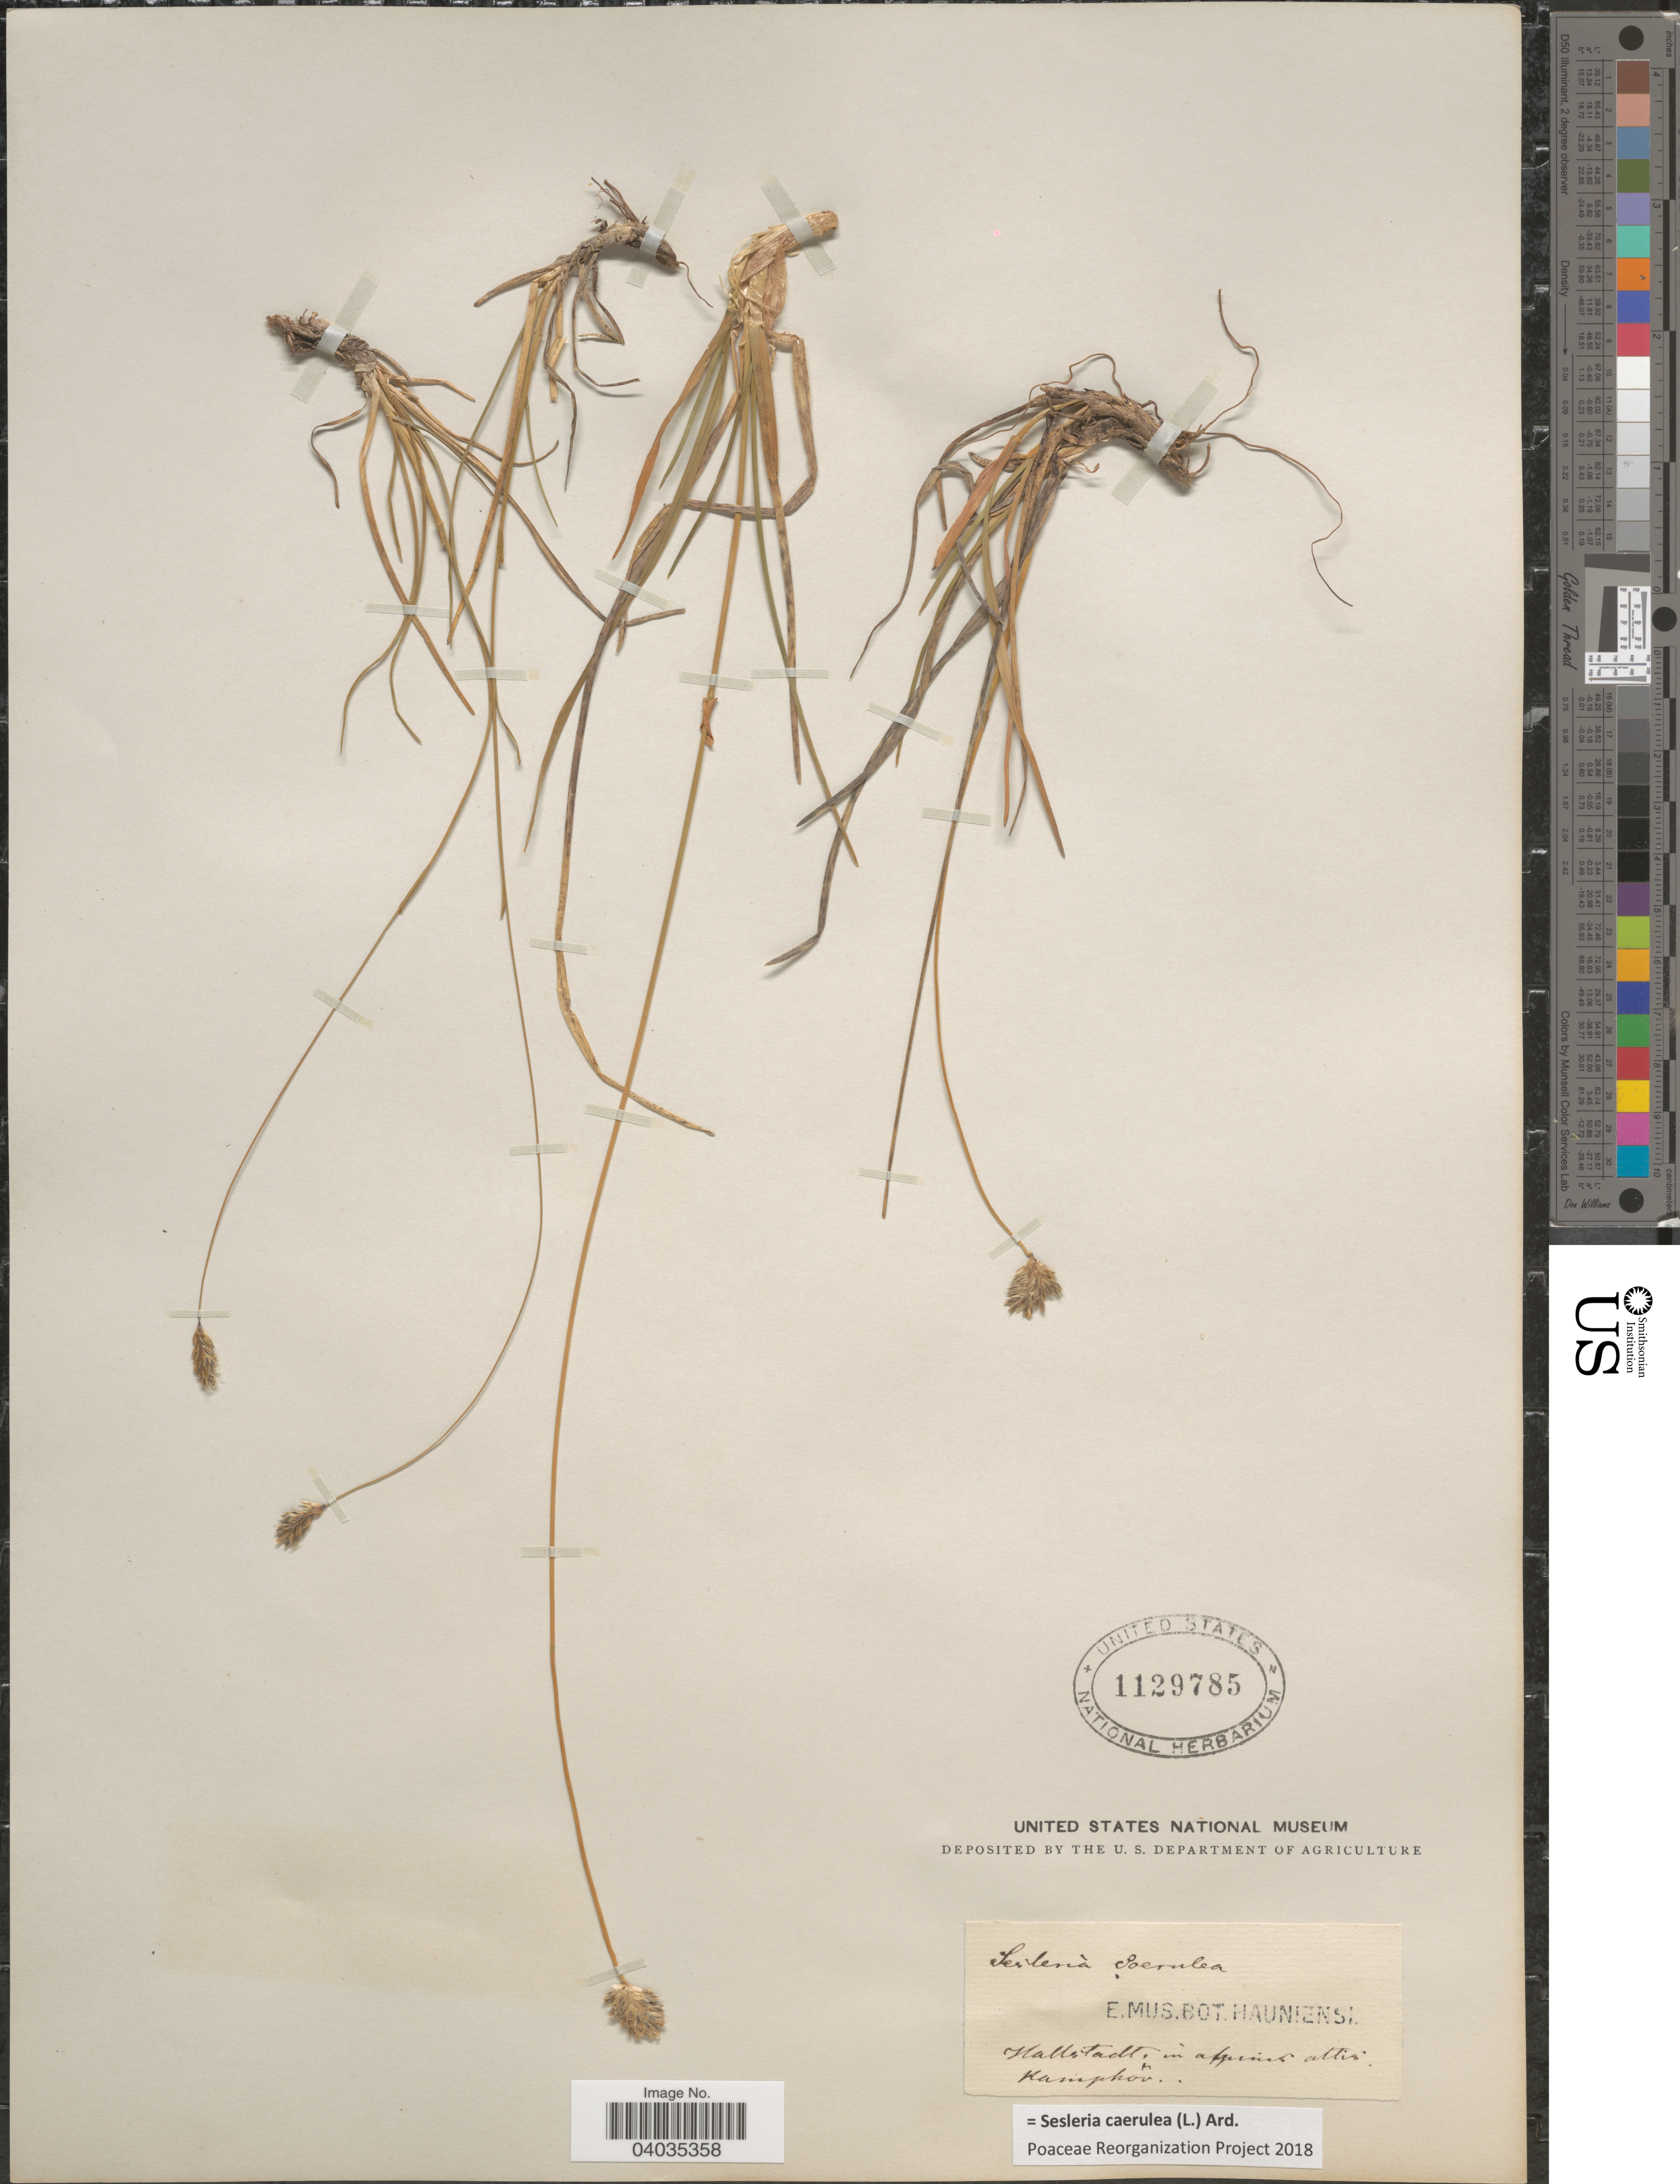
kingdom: Plantae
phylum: Tracheophyta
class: Liliopsida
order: Poales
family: Poaceae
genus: Sesleria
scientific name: Sesleria caerulea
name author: (L.) Ard.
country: Germany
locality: Hallstadt, in alpinis altis Kamphöv.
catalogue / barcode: US 1129785